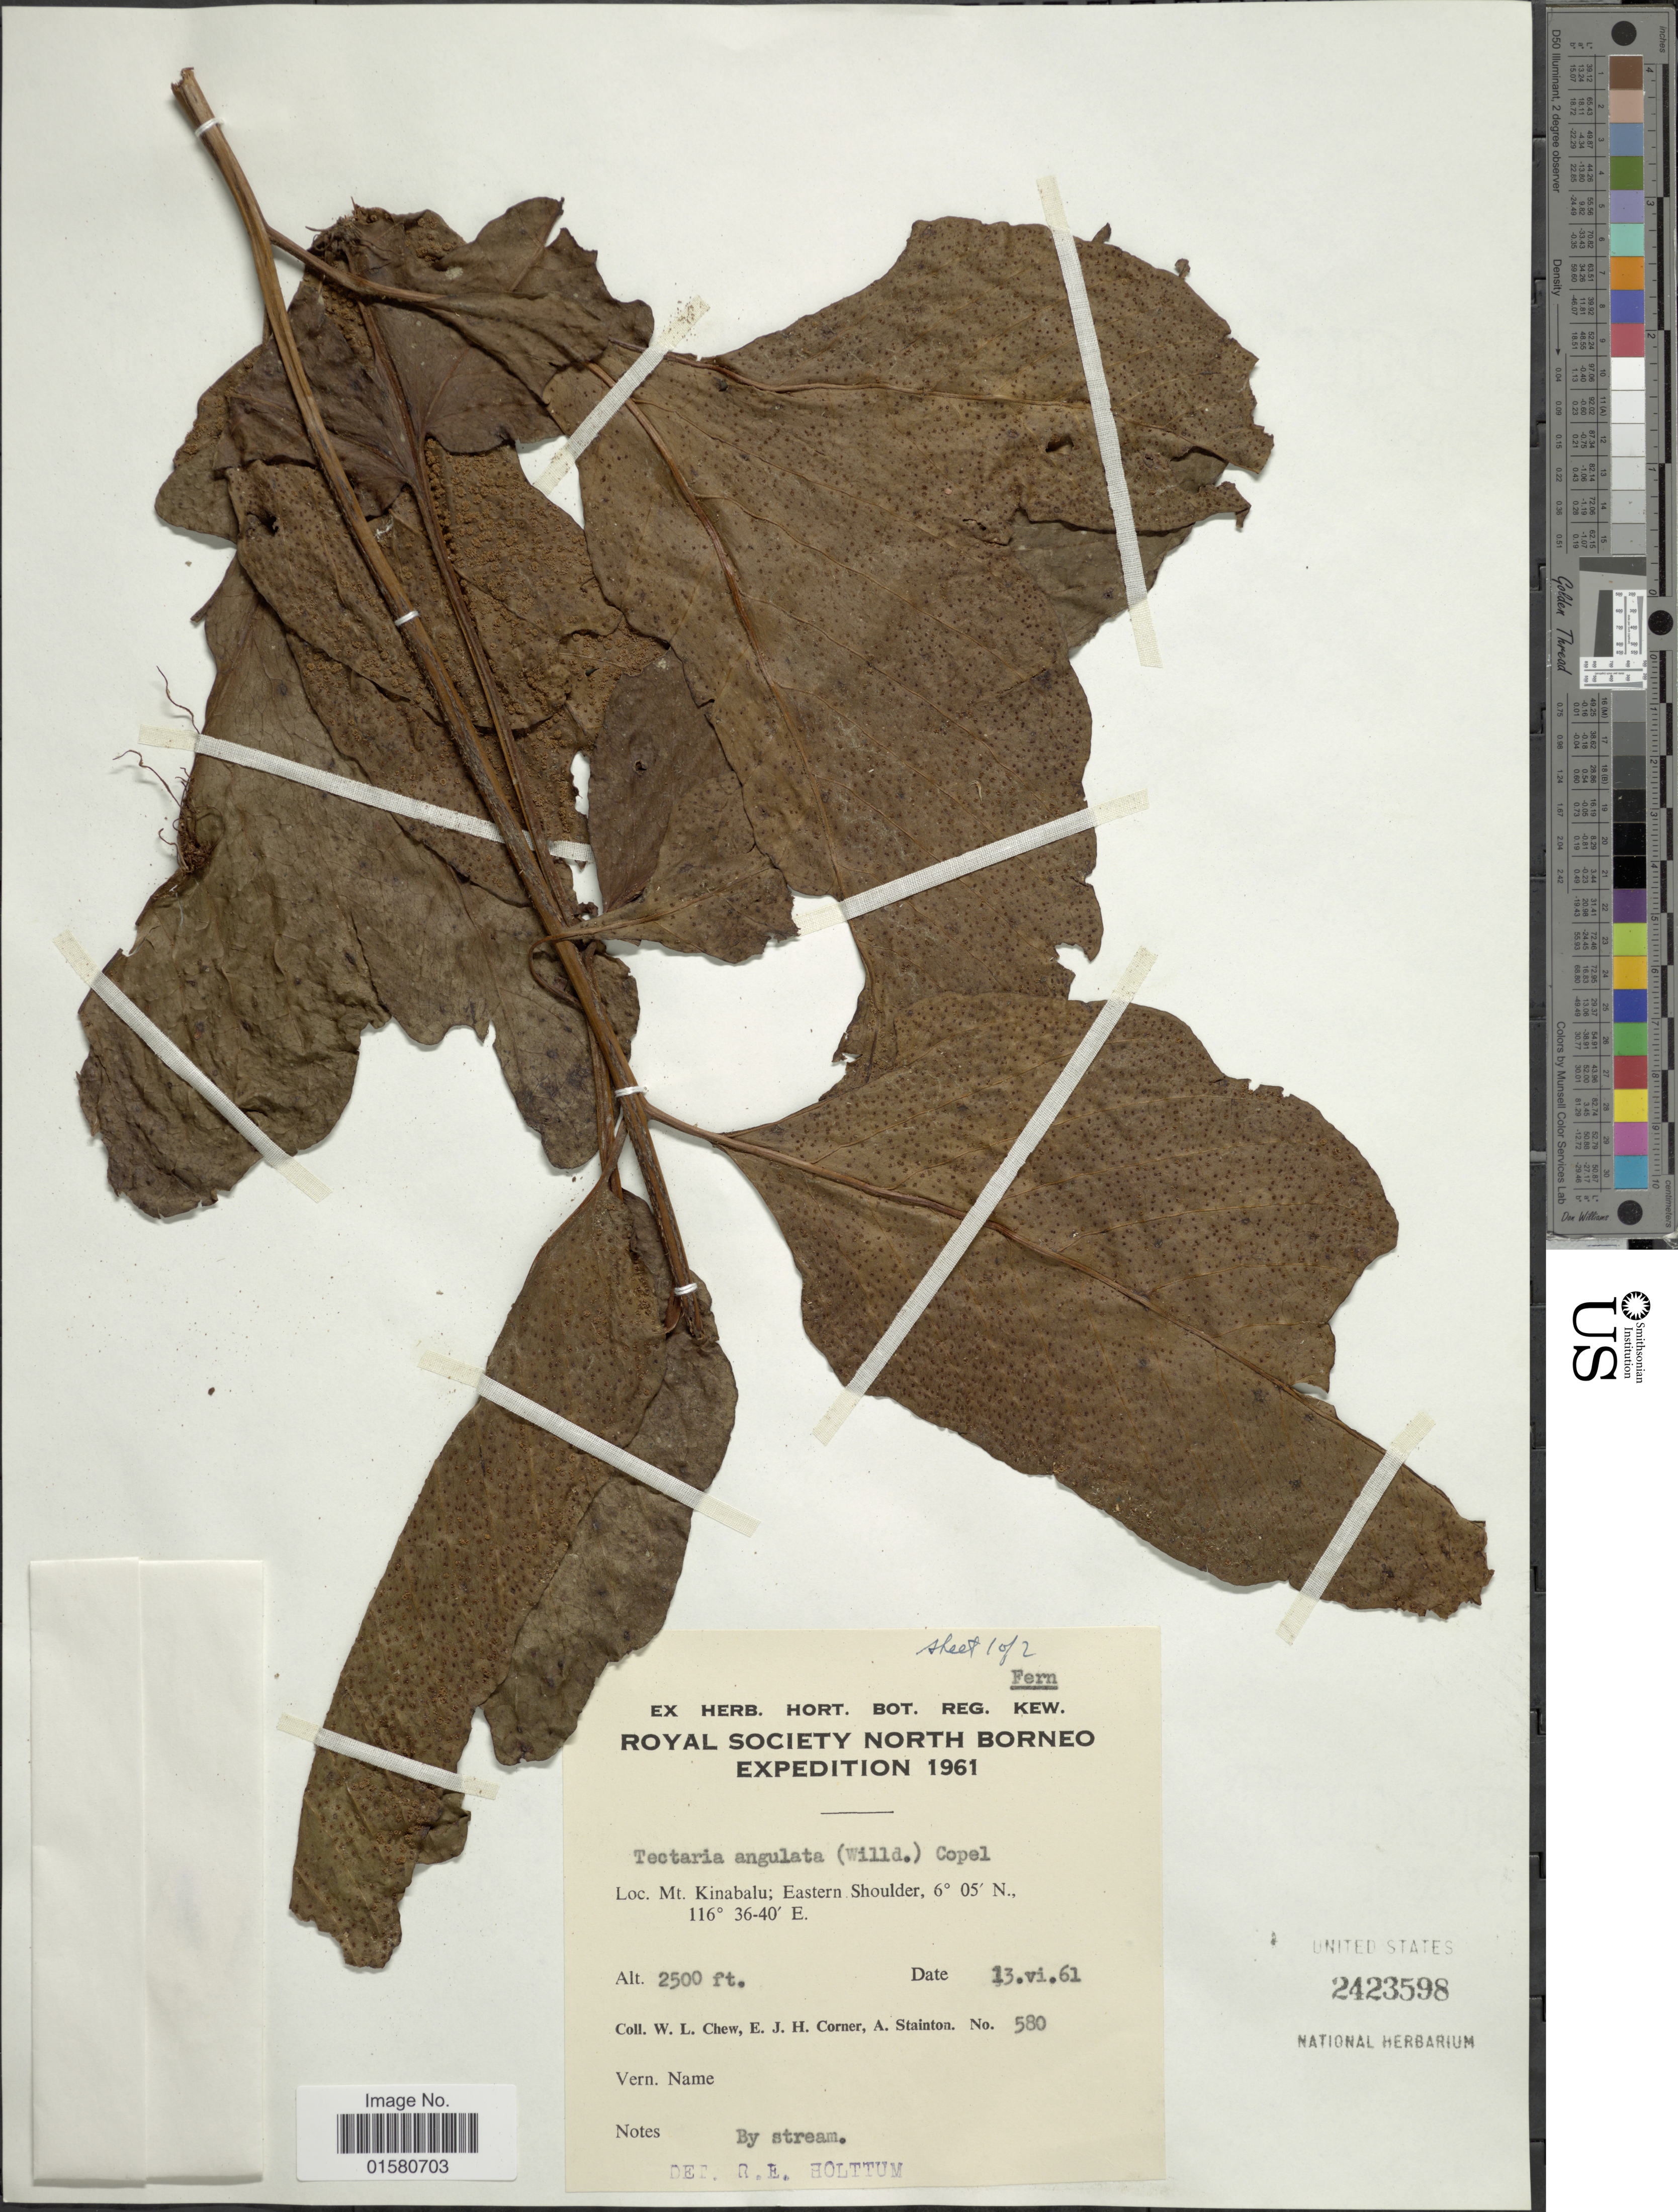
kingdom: Plantae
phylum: Tracheophyta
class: Polypodiopsida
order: Polypodiales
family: Tectariaceae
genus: Tectaria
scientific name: Tectaria angulata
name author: (Willd.) Copel.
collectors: W. Chew, E. Corner & A. Stainton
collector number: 580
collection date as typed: Transcribed d/m/y: 13/6/61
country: Malaysia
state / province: Sabah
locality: Mt. Kinabalu: Eastern Shoulder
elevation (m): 762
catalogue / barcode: US 2423598